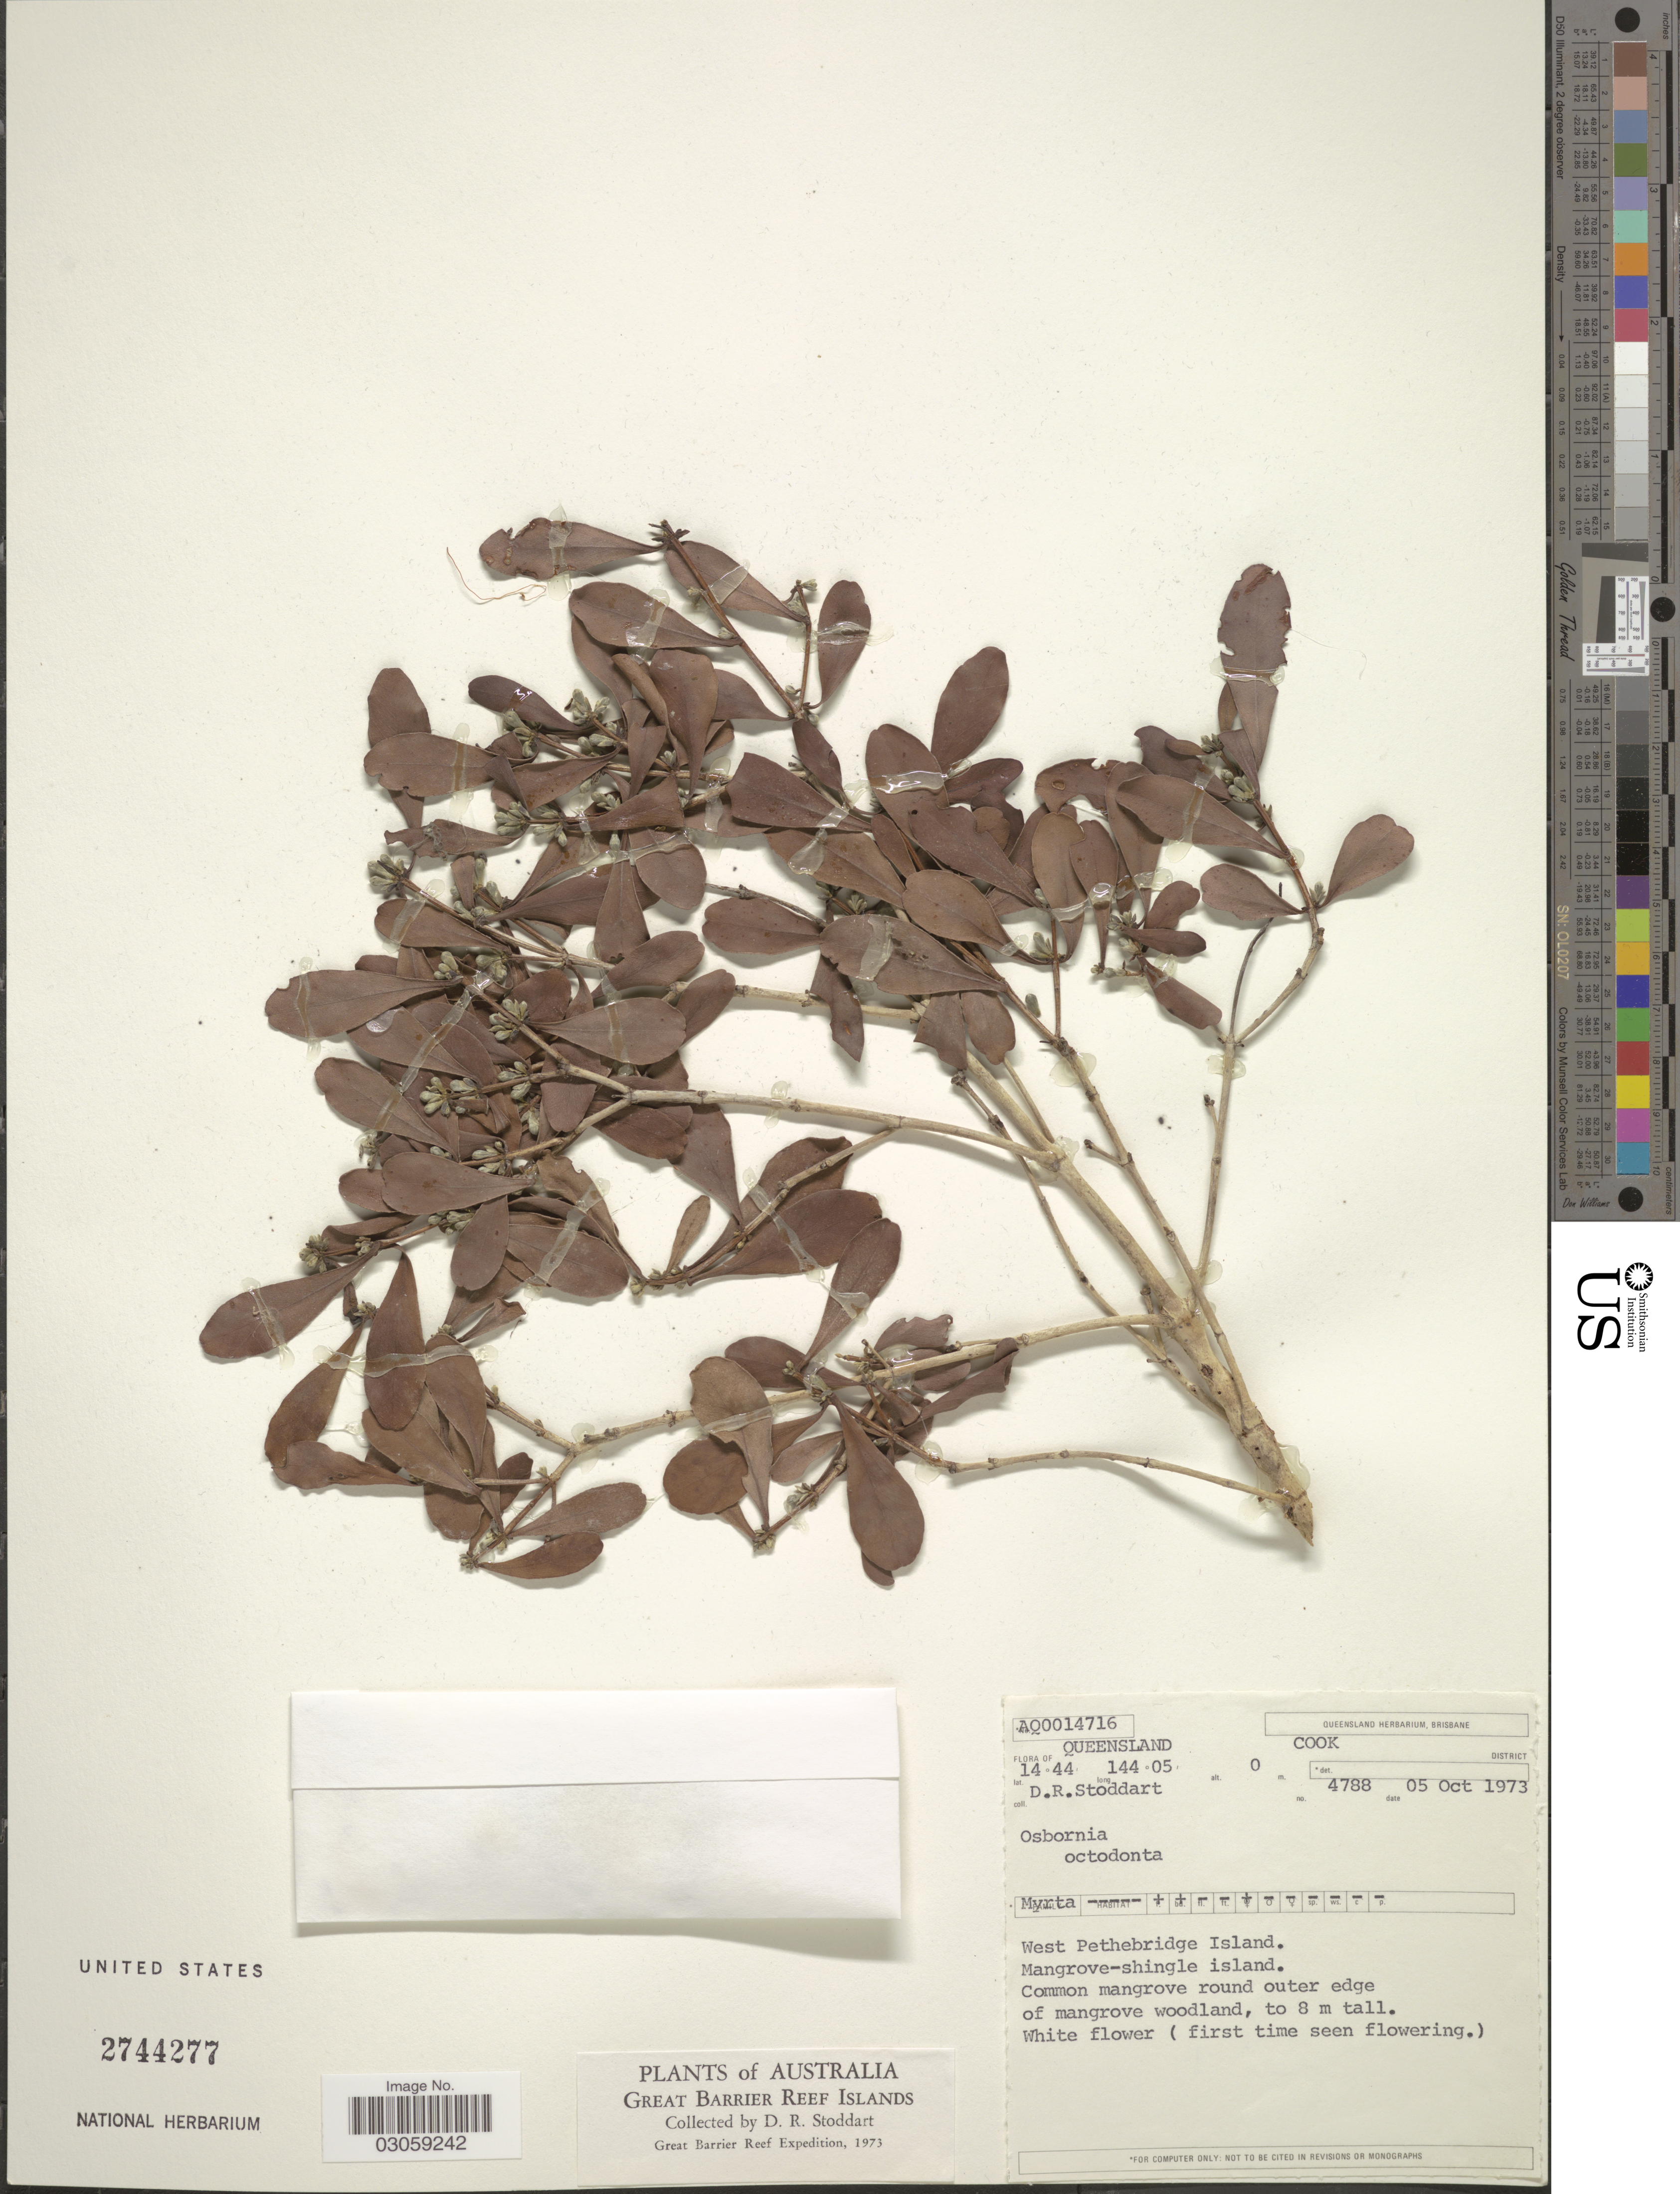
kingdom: Plantae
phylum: Tracheophyta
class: Magnoliopsida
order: Myrtales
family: Myrtaceae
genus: Osbornia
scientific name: Osbornia octodonta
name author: F. Muell.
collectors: D. R. Stoddart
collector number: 4788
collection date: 1973-10-05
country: Australia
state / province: Queensland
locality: Cook District. West Pethebridge Island. Mangrove-shingle island.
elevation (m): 0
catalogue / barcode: US 2744277